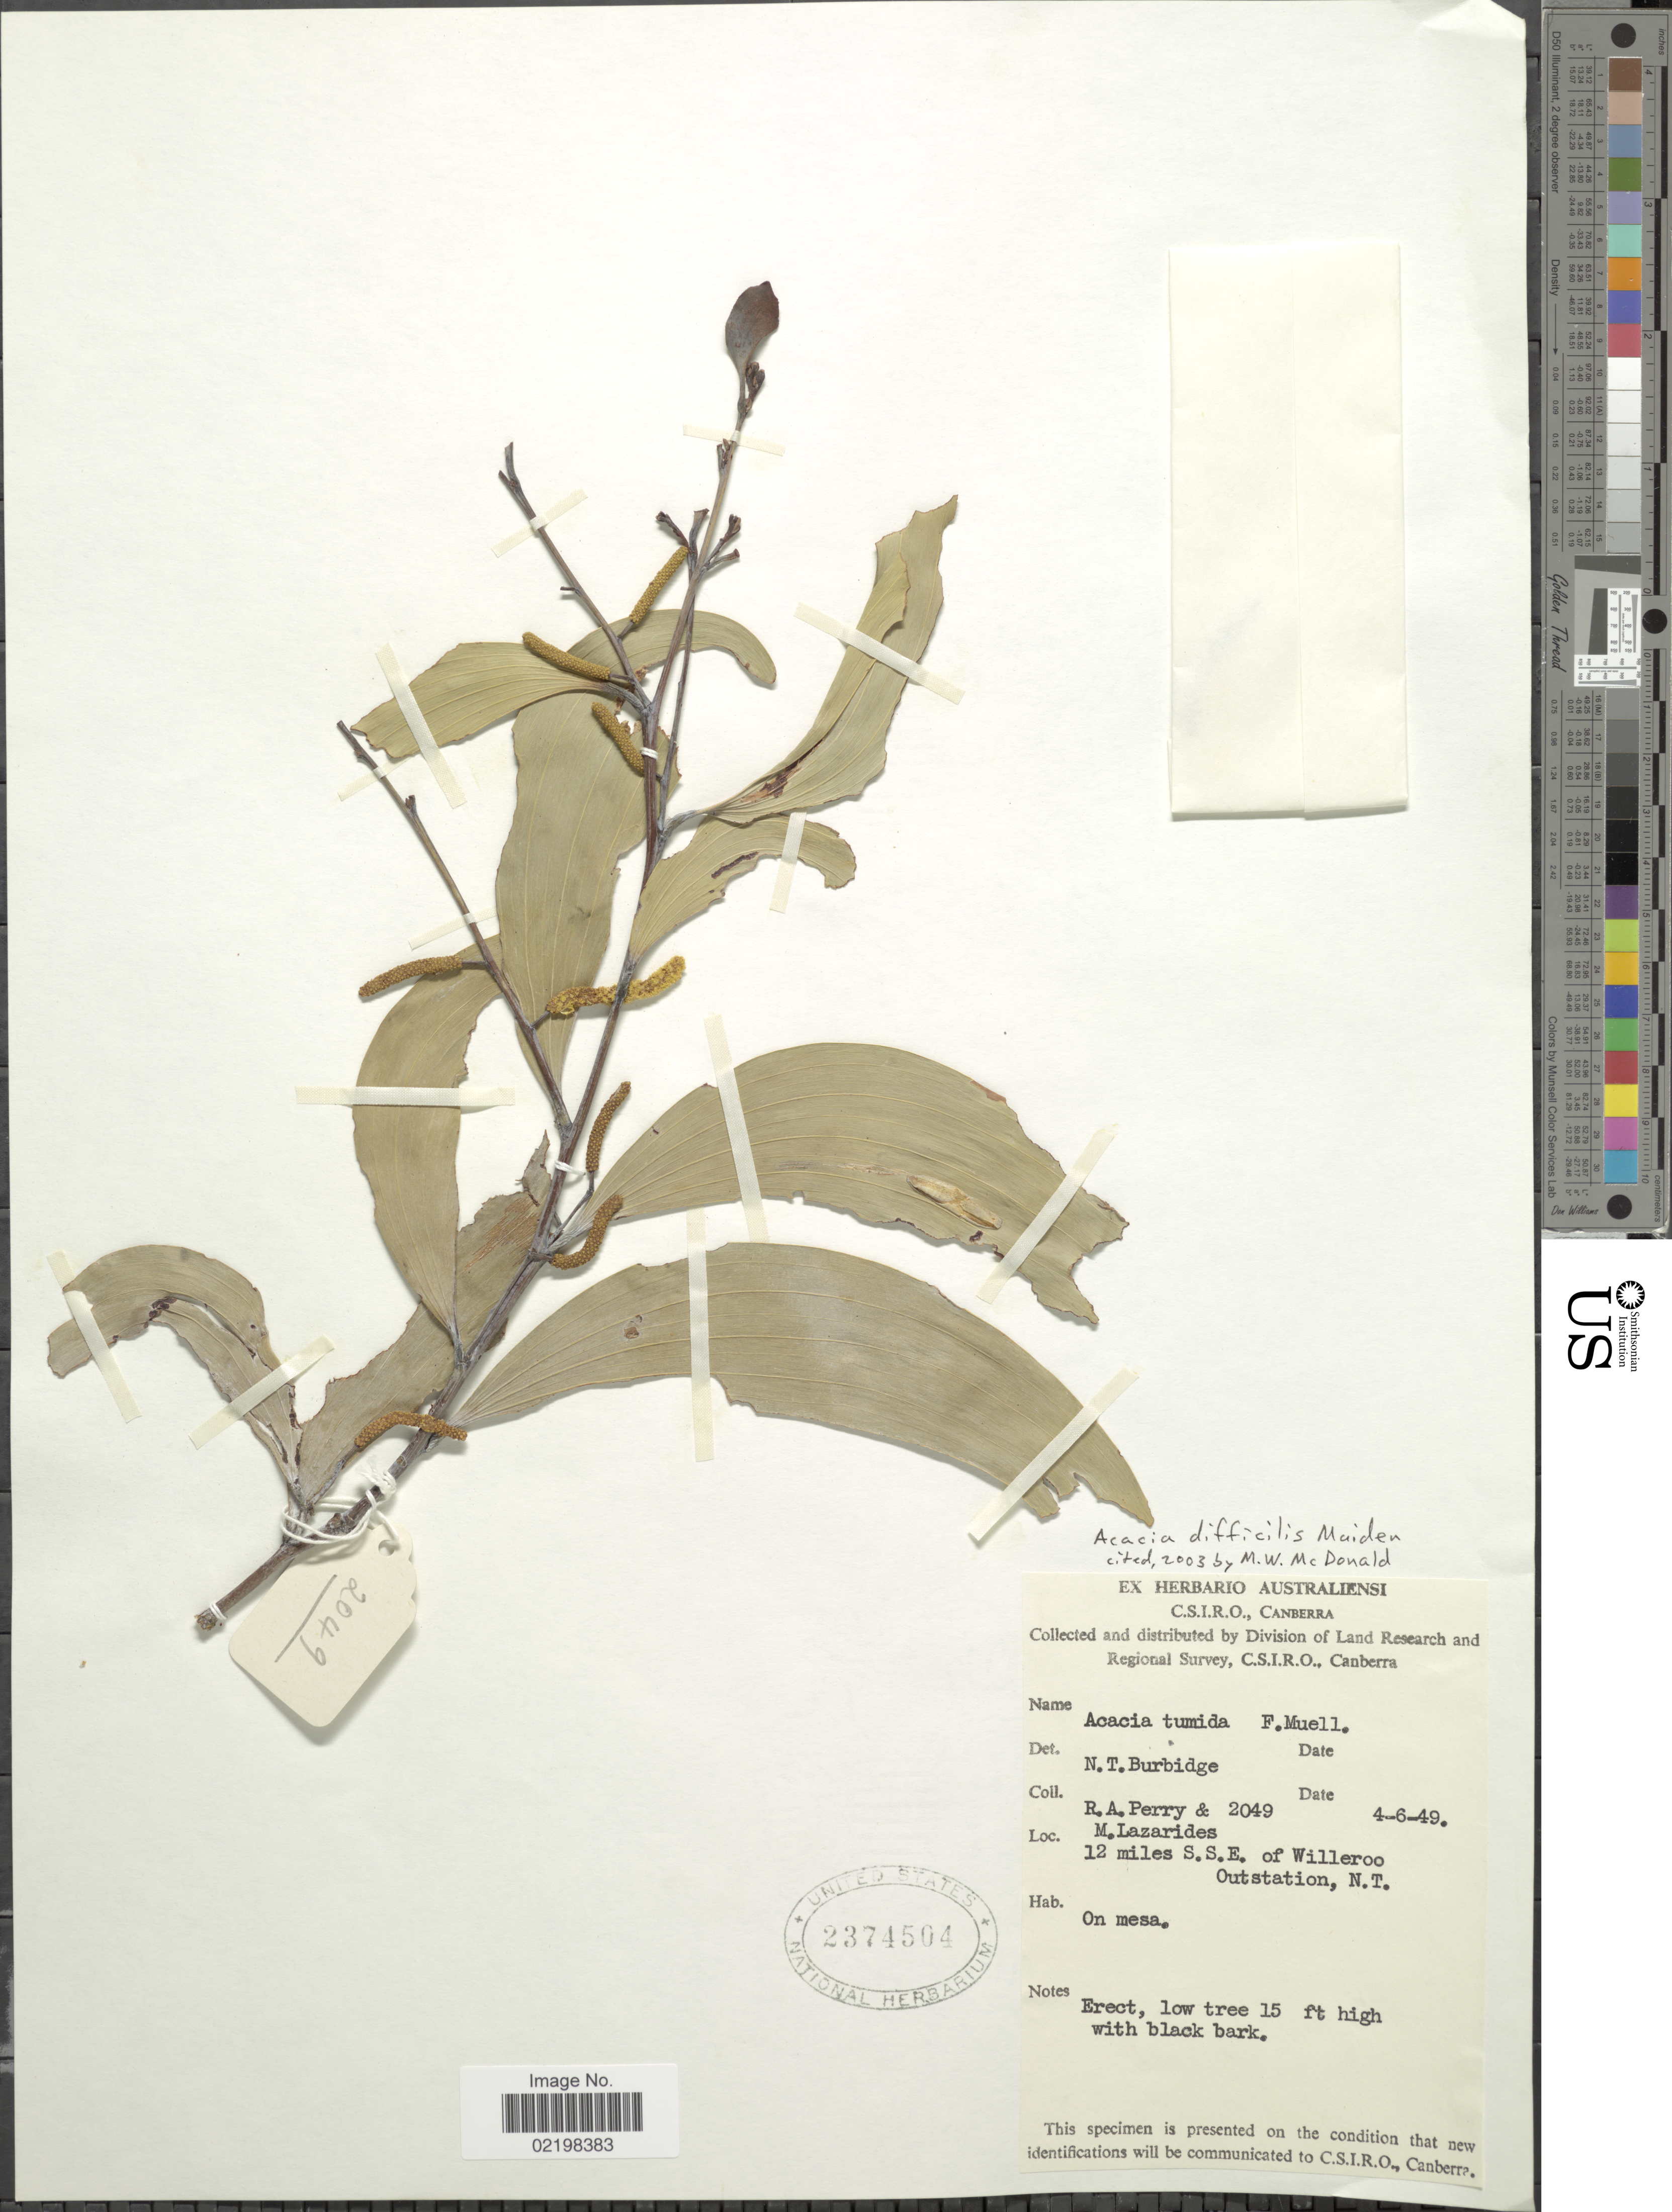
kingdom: Plantae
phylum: Tracheophyta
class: Magnoliopsida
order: Fabales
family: Fabaceae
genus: Acacia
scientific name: Acacia difficilis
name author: Maiden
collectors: Perry, R. A. & M. Lazarides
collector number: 2049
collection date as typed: Transcribed d/m/y: 4/6/49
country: Australia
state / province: Northern Territory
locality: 12 miles S.S.E. of Willeroo Outstation, N.T.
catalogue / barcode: US 2374504